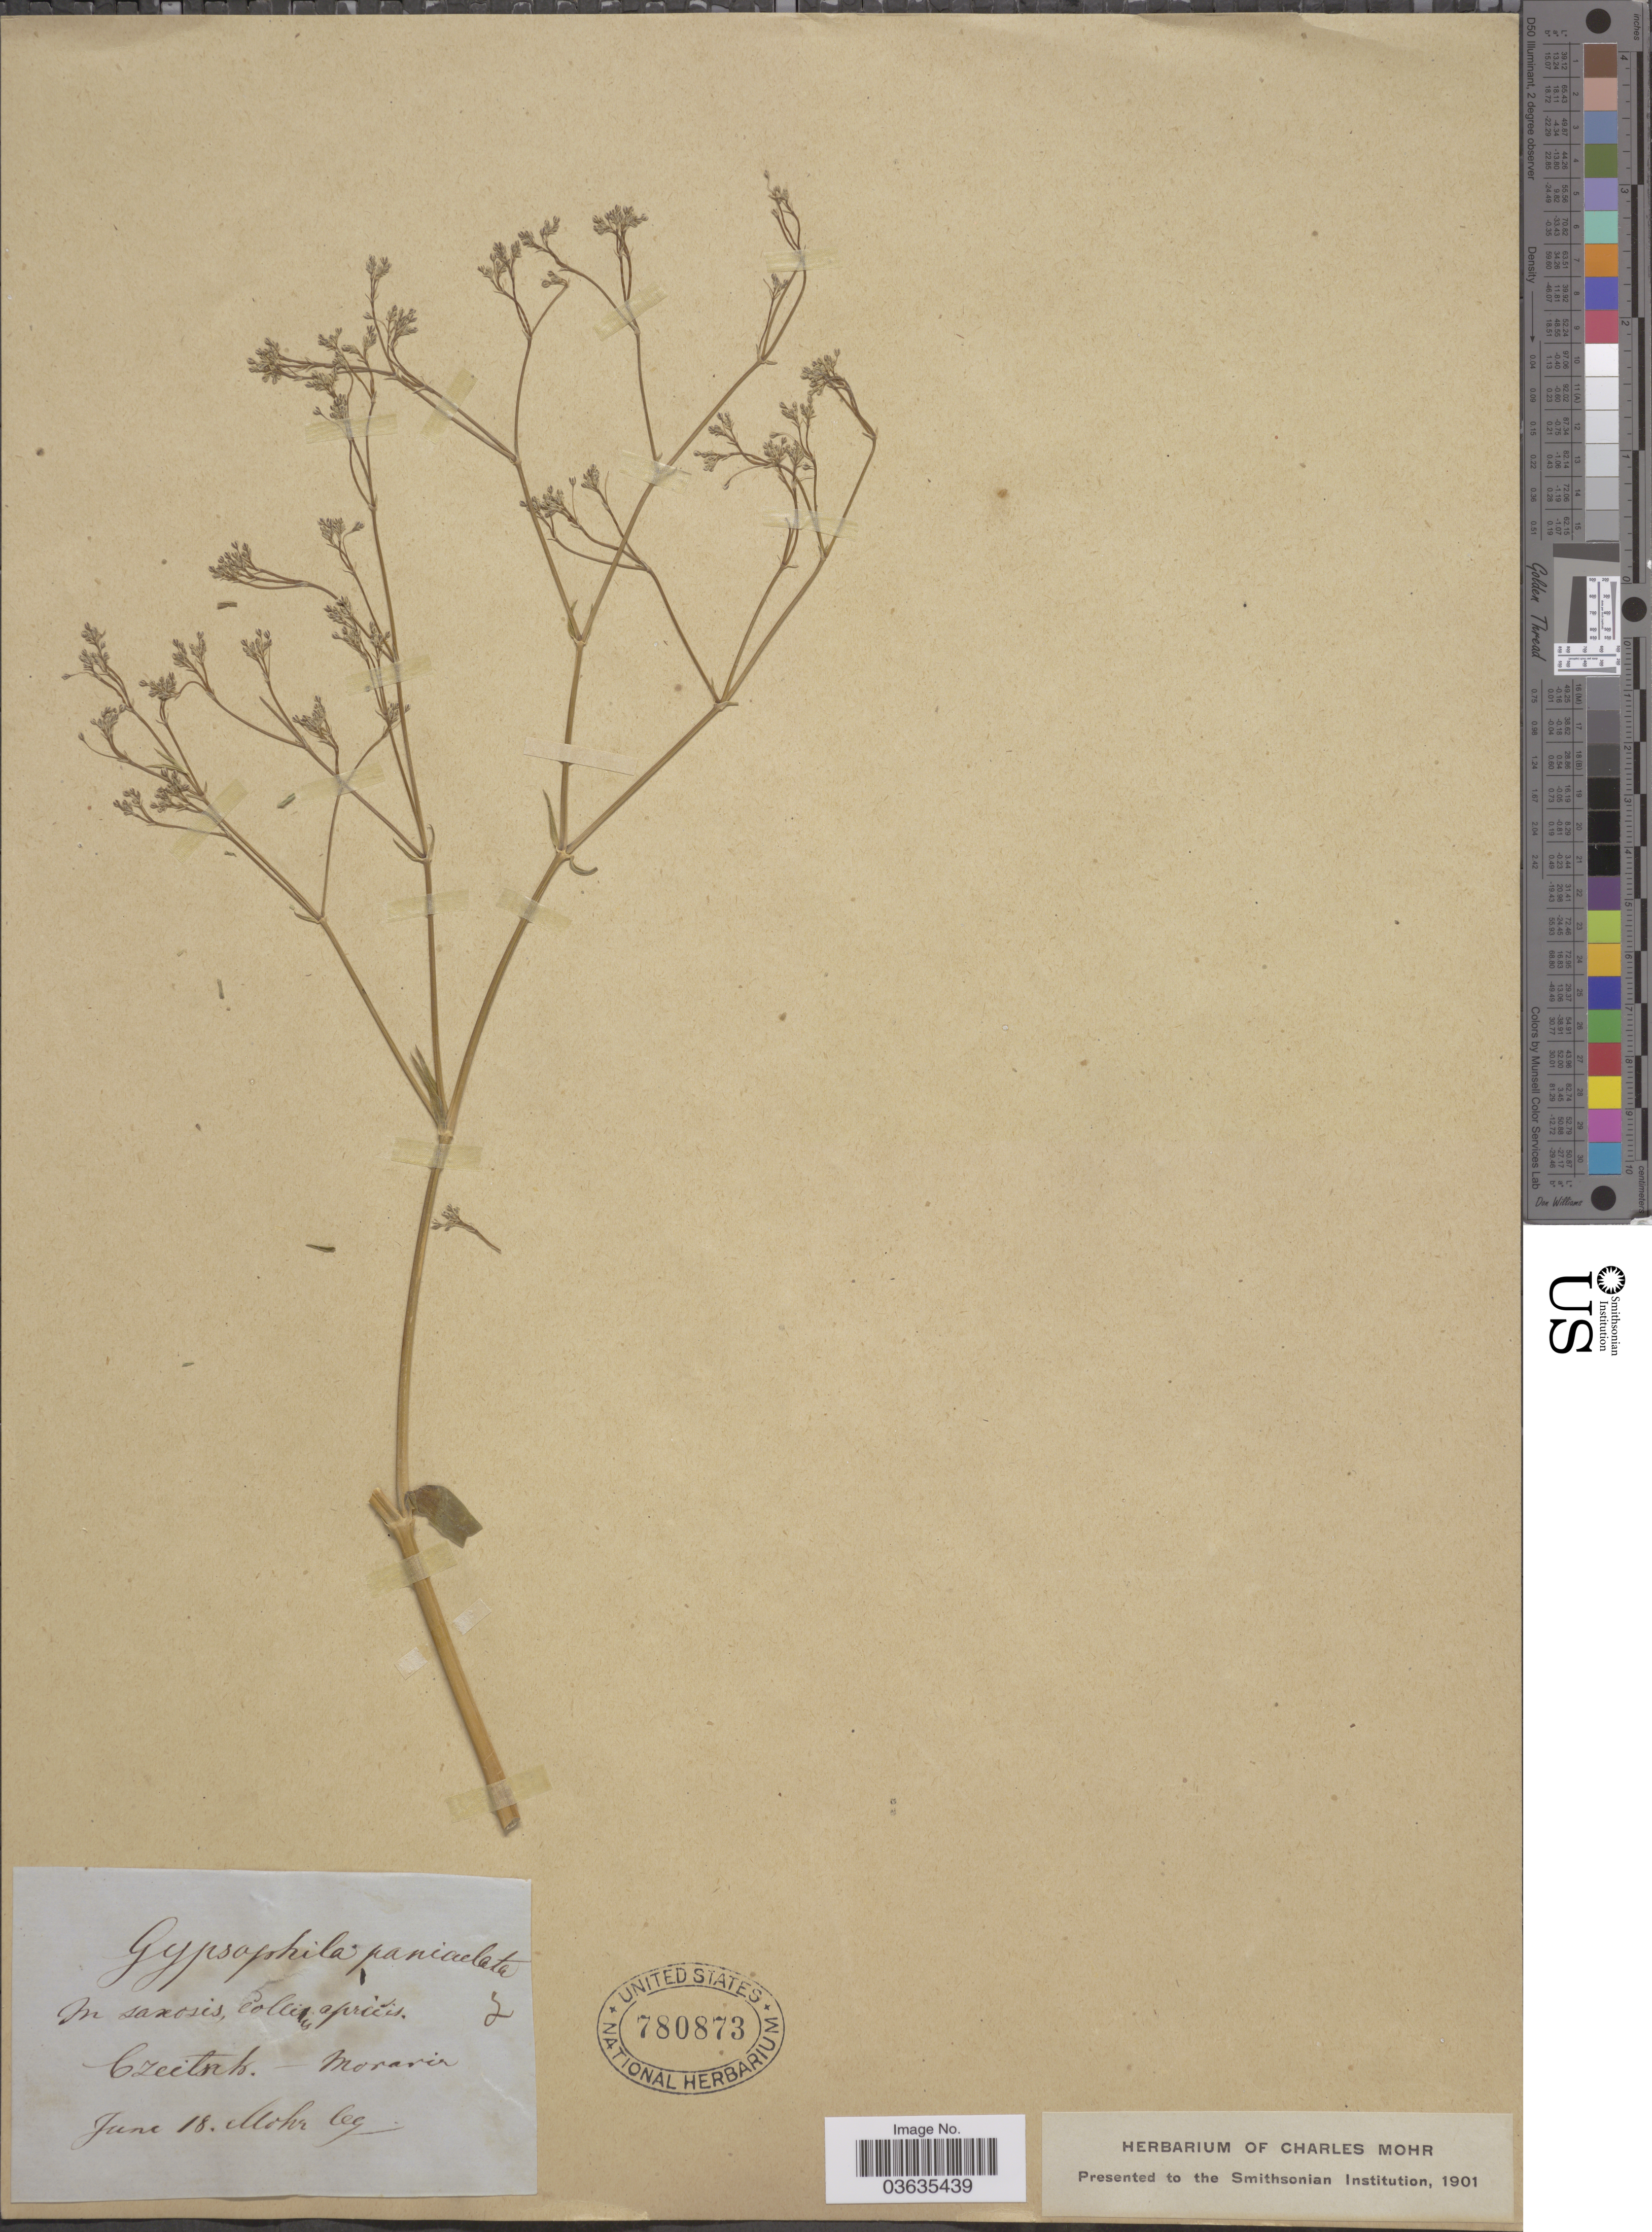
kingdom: Plantae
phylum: Tracheophyta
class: Magnoliopsida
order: Caryophyllales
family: Caryophyllaceae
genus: Gypsophila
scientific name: Gypsophila paniculata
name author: L.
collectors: Mohr, C. T. (herbarium)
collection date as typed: Transcribed d/m/y: /6/18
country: Czechia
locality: Czeitsch. Moravia.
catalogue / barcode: US 780873